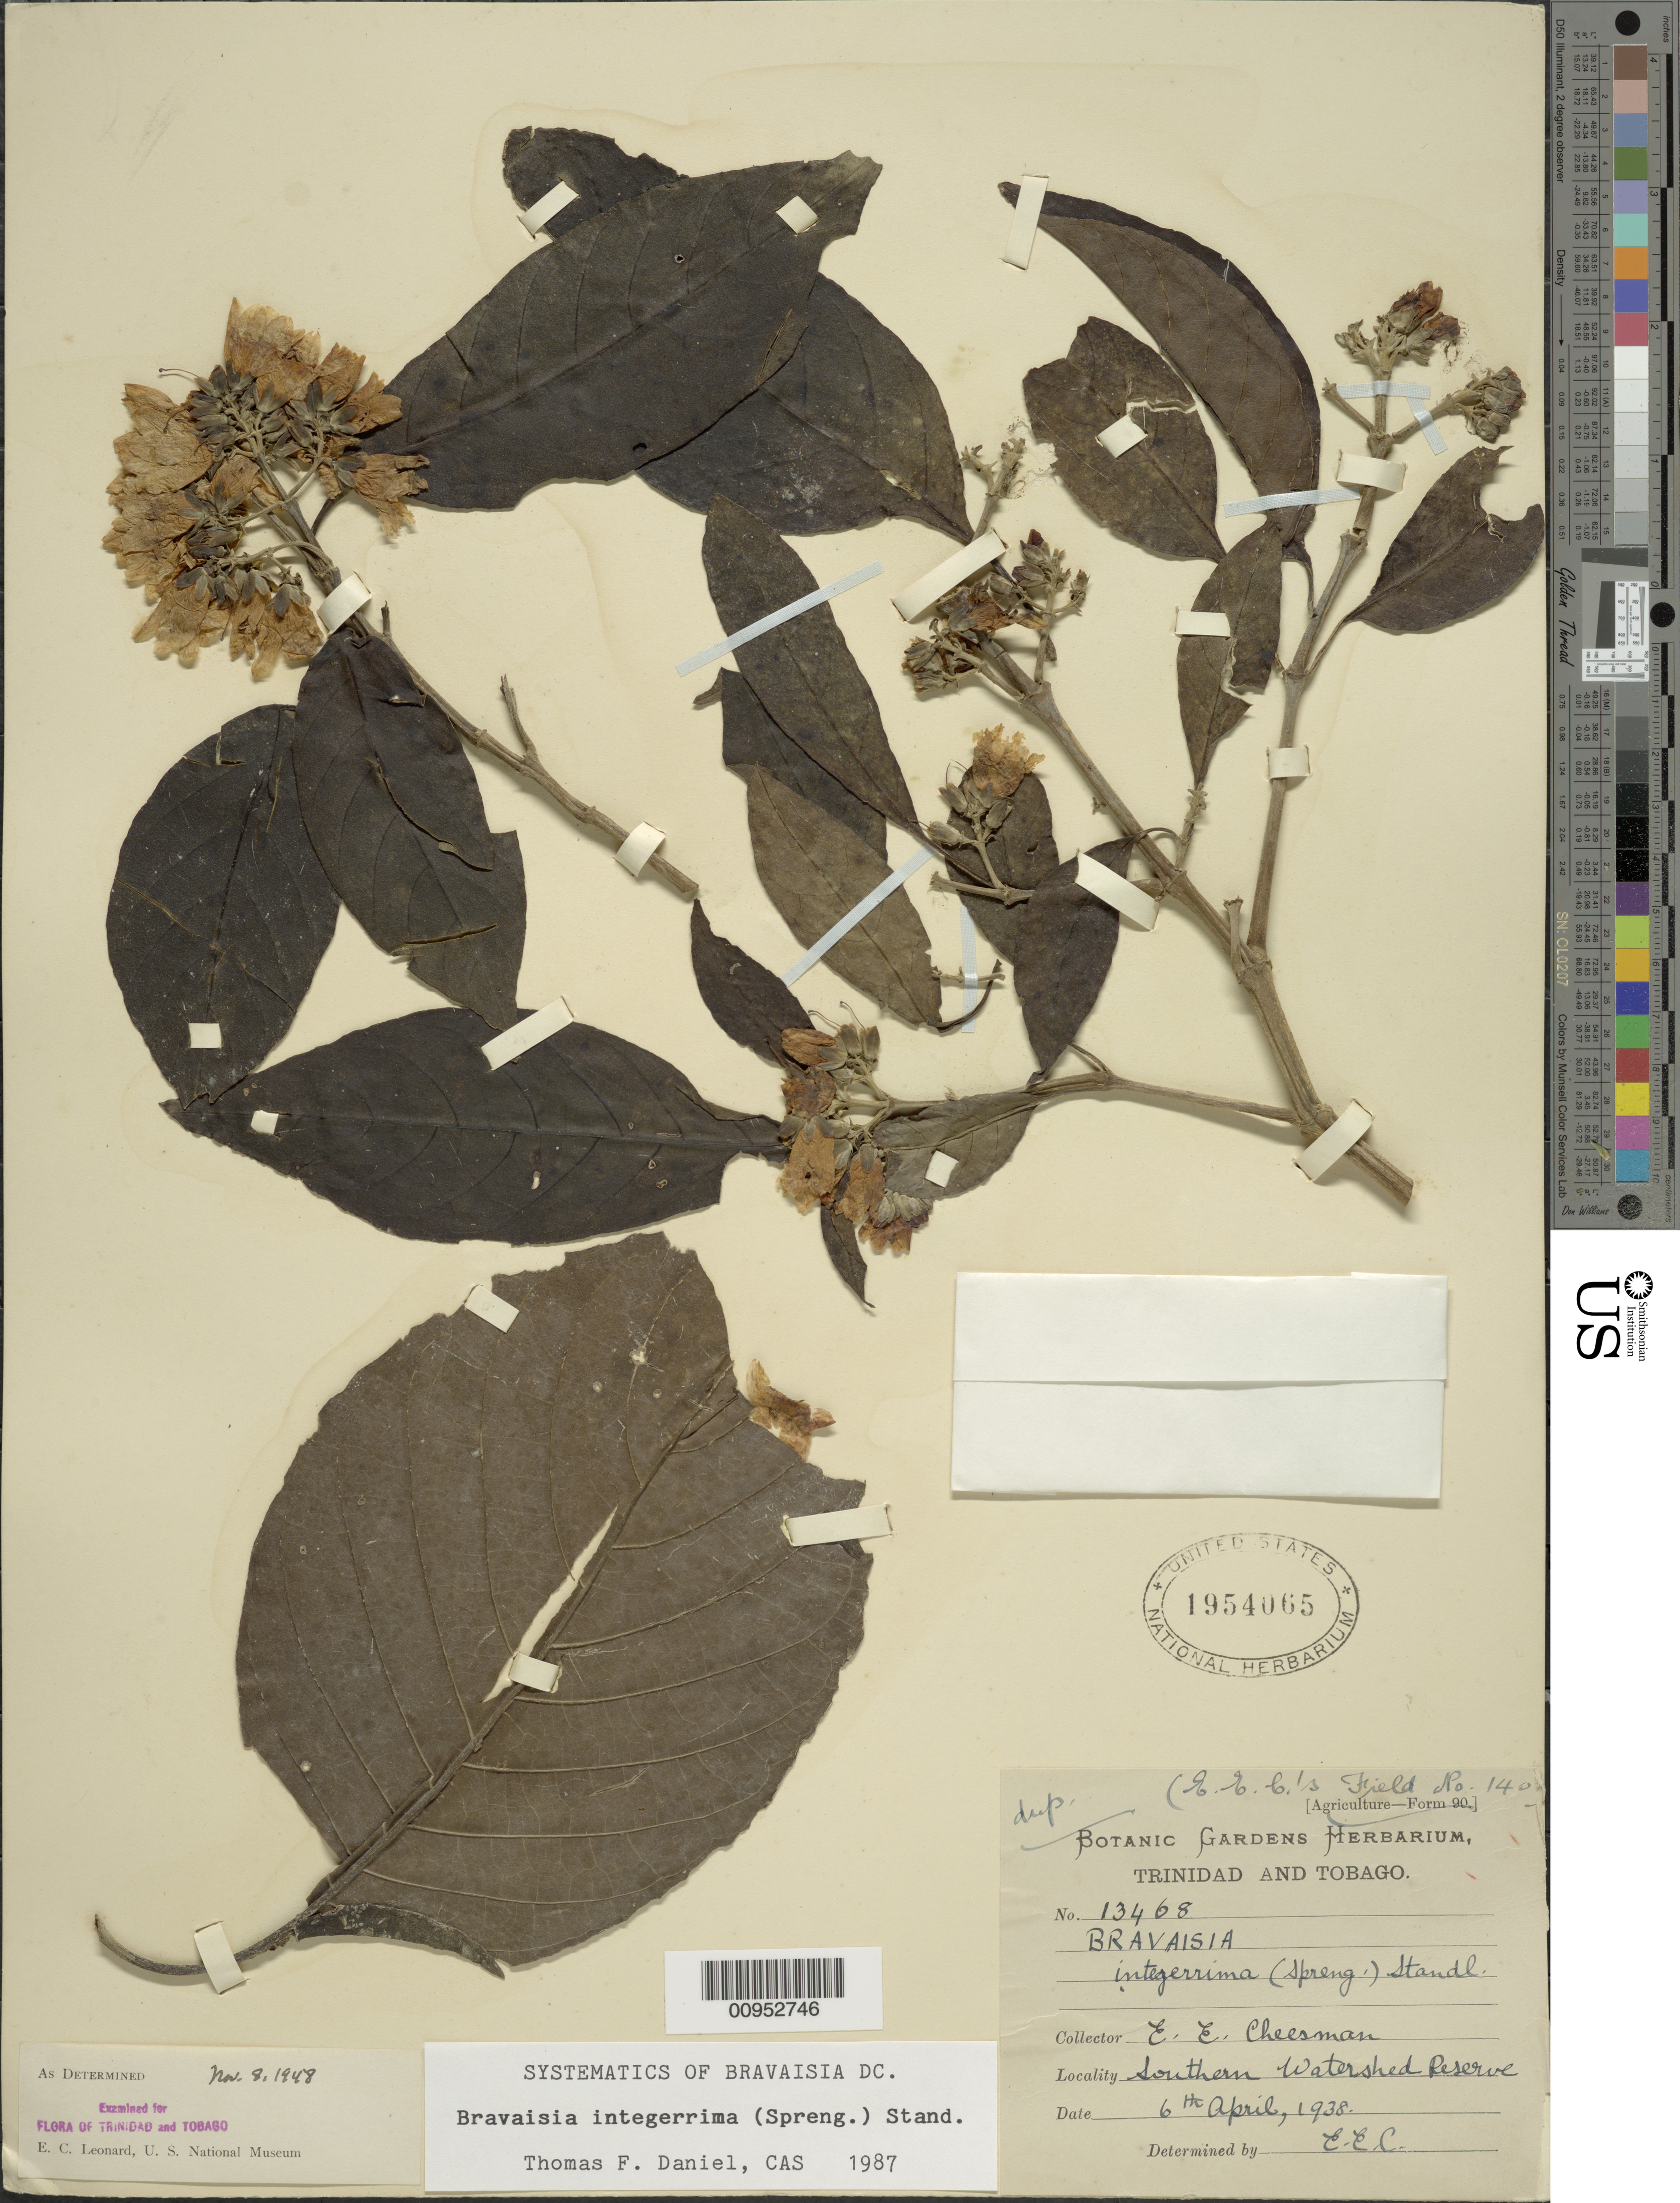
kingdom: Plantae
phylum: Tracheophyta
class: Magnoliopsida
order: Lamiales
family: Acanthaceae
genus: Bravaisia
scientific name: Bravaisia integerrima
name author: (Spreng.) Standl.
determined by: Daniel, Thomas F.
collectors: E. E. Cheesman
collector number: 13468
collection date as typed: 06 Apr 1938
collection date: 1938-04-06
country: Trinidad and Tobago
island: Trinidad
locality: Southern Watershed Reserve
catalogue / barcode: US 1954065